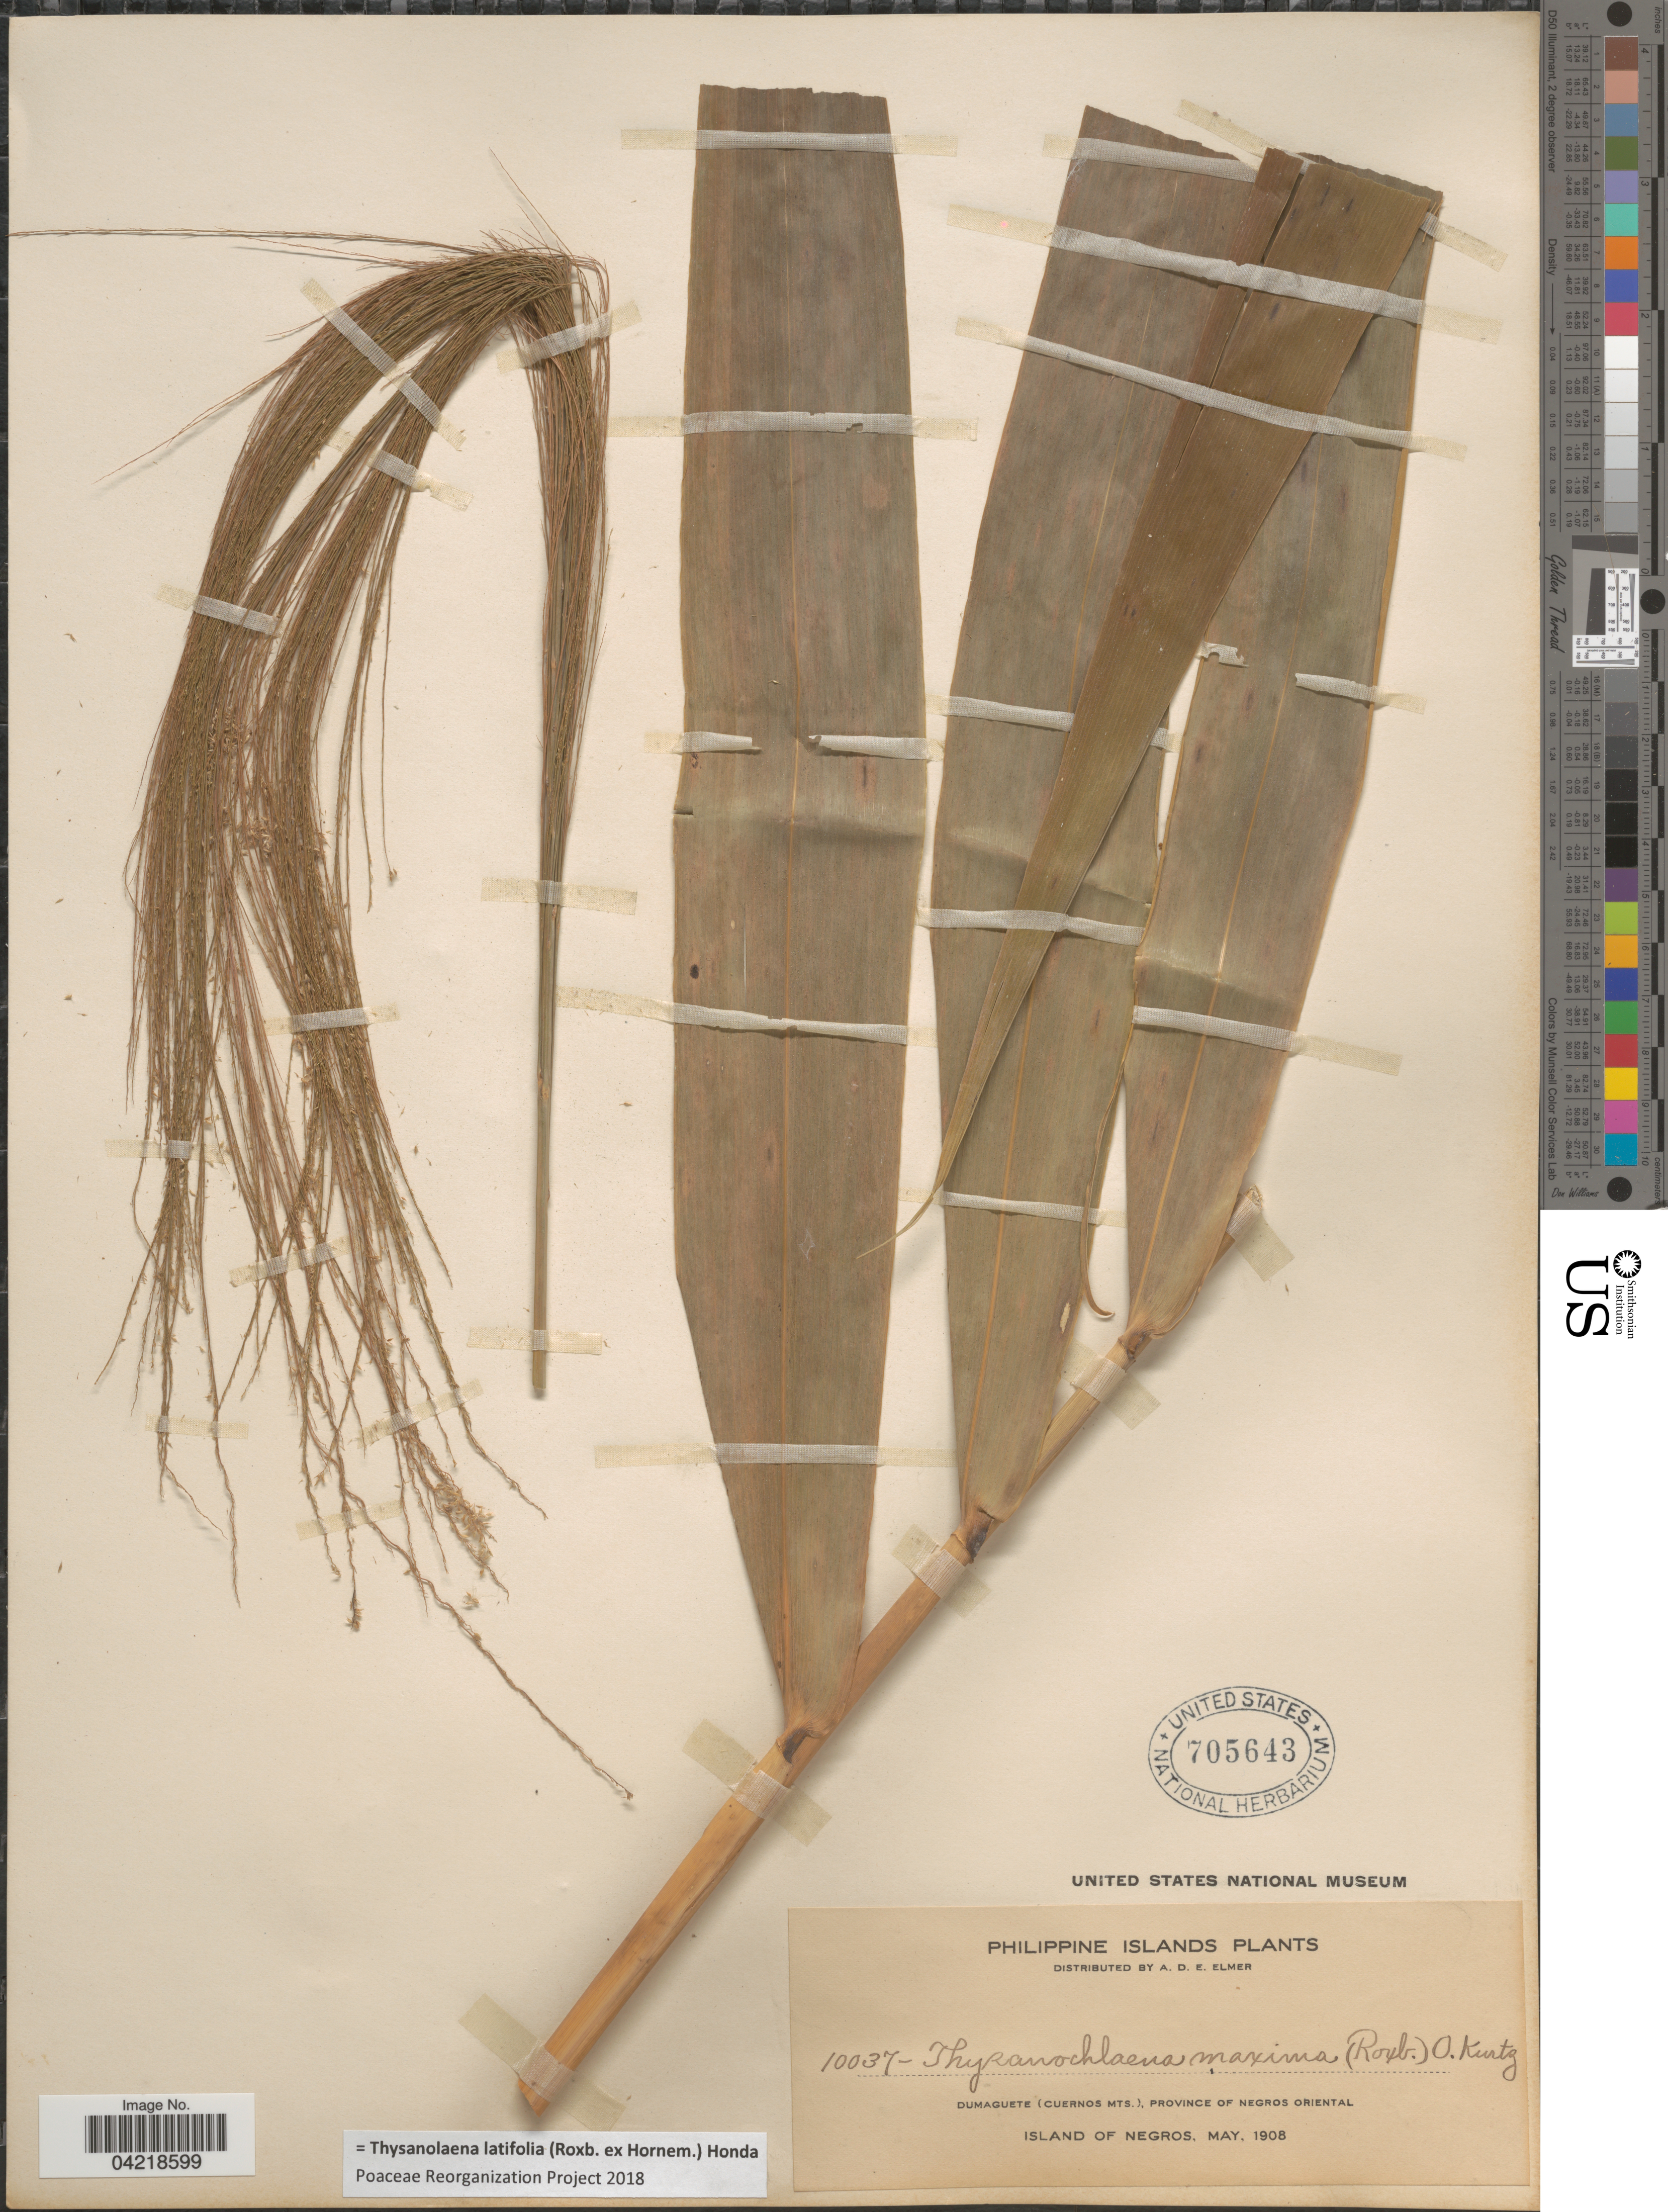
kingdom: Plantae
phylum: Tracheophyta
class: Liliopsida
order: Poales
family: Poaceae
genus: Thysanolaena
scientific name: Thysanolaena latifolia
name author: (Roxb. ex Hornem.) Honda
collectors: A. D. E. Elmer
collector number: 10037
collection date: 1908-05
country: Philippines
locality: Philippine Islands. Dumaguete (Cuernos Mts.), Province of Negros Oriental. Island of Negros.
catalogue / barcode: US 705643